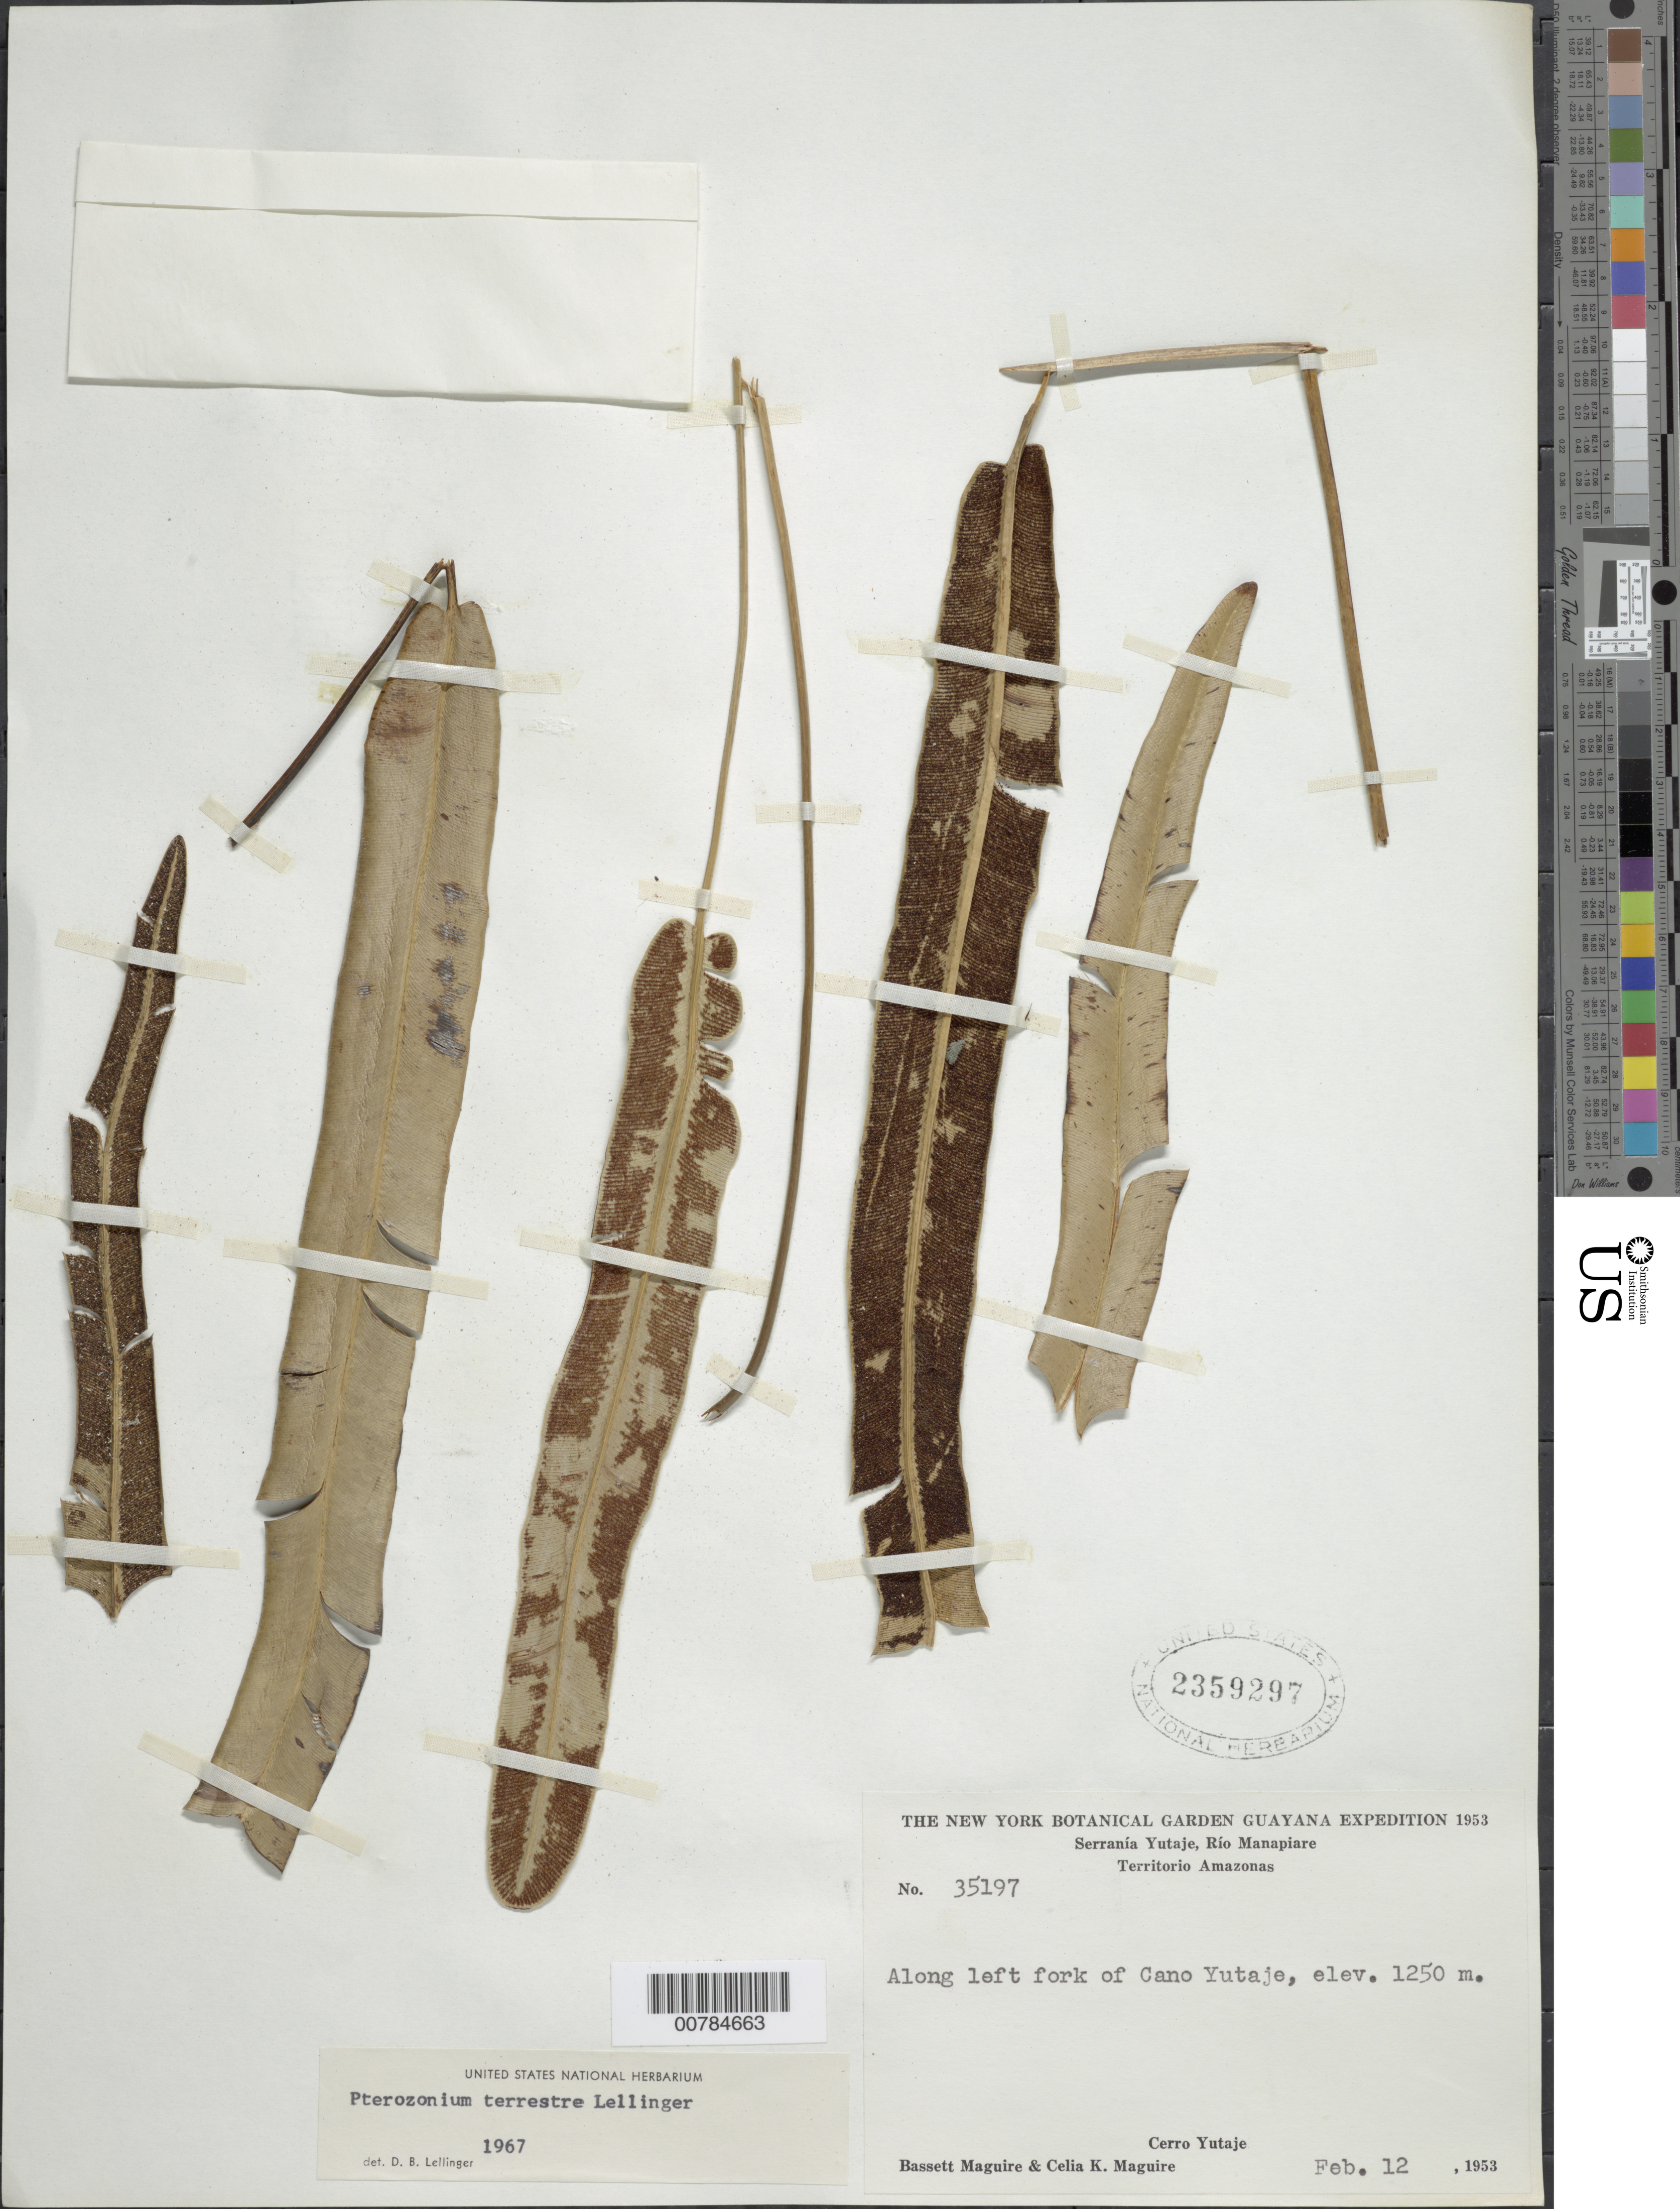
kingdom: Plantae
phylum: Tracheophyta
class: Polypodiopsida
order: Polypodiales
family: Pteridaceae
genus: Pterozonium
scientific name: Pterozonium terrestre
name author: Lellinger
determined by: Lellinger, David B., (BOT), Smithsonian Institution - National Museum of Natural History (UNITED STATES)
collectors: B. Maguire & C. K. Maguire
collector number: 35197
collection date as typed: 12-Feb-53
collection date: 1953-02-12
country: Venezuela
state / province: Amazonas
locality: Cerro Yutajé, left fork of Caño Yutajé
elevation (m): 1250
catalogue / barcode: US 2359297